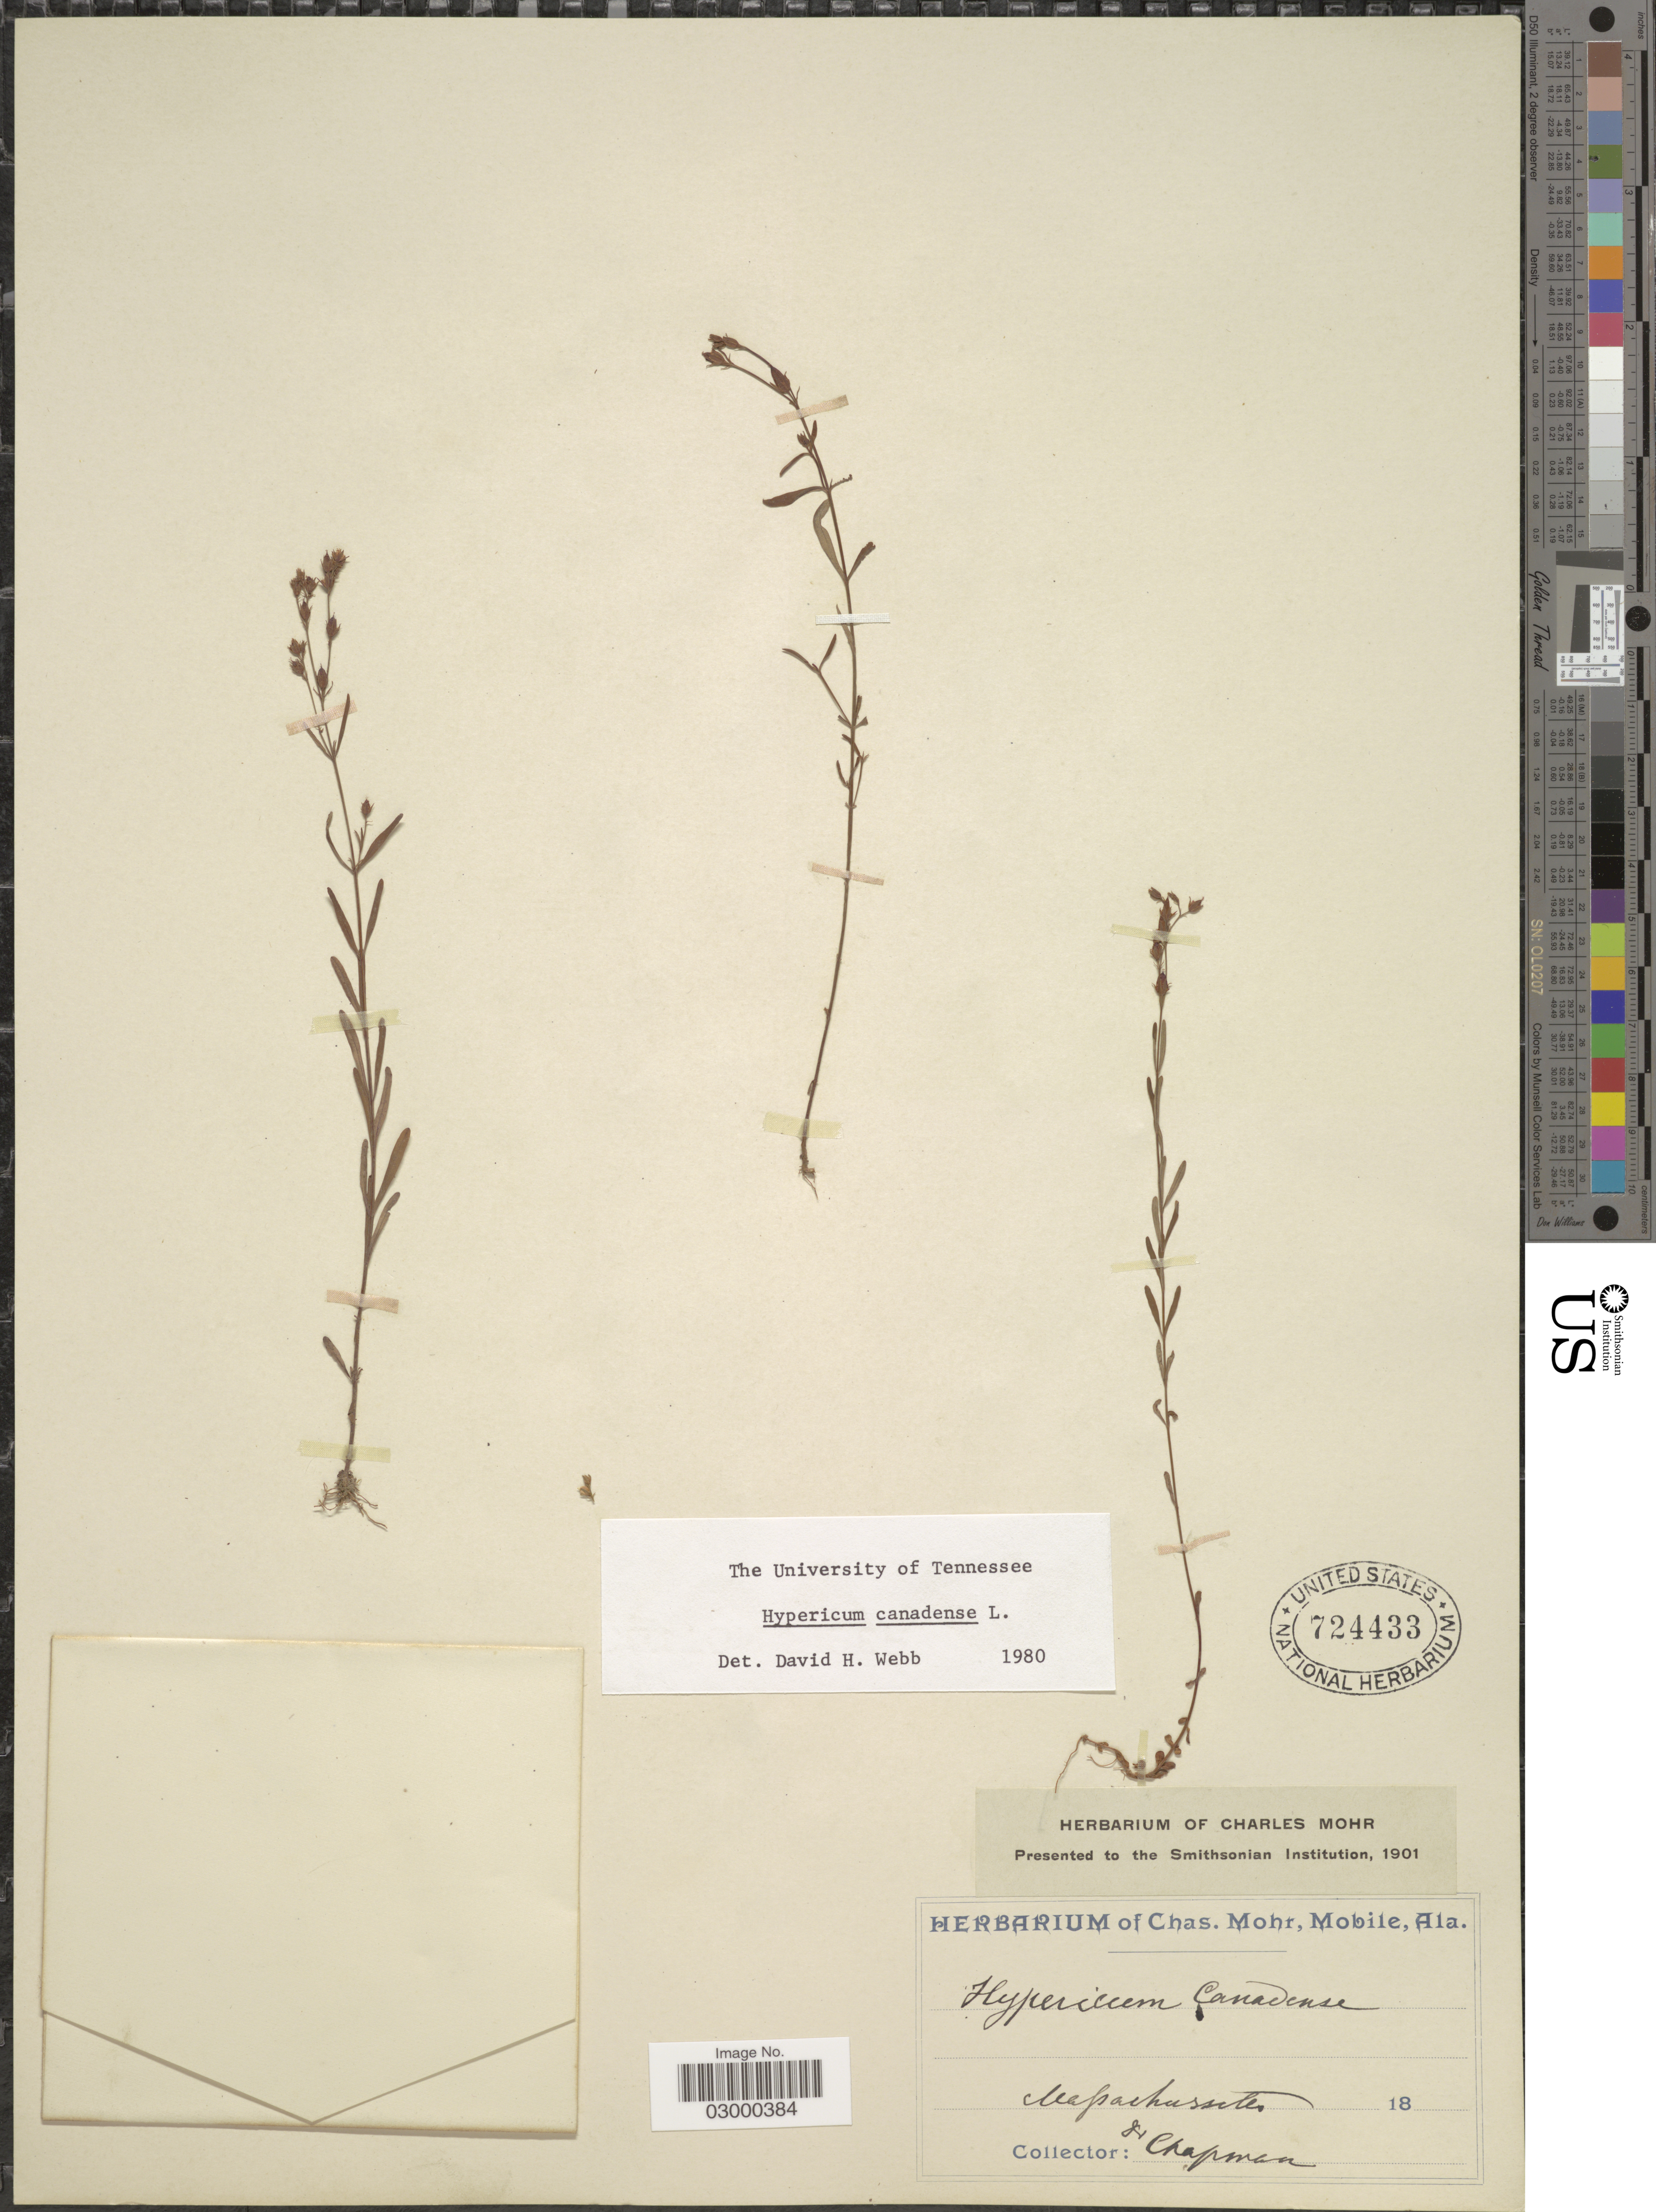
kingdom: Plantae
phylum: Tracheophyta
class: Magnoliopsida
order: Malpighiales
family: Hypericaceae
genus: Hypericum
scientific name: Hypericum canadense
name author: L.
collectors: A. Chapman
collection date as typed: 18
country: United States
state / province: Massachusetts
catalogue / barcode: US 724433